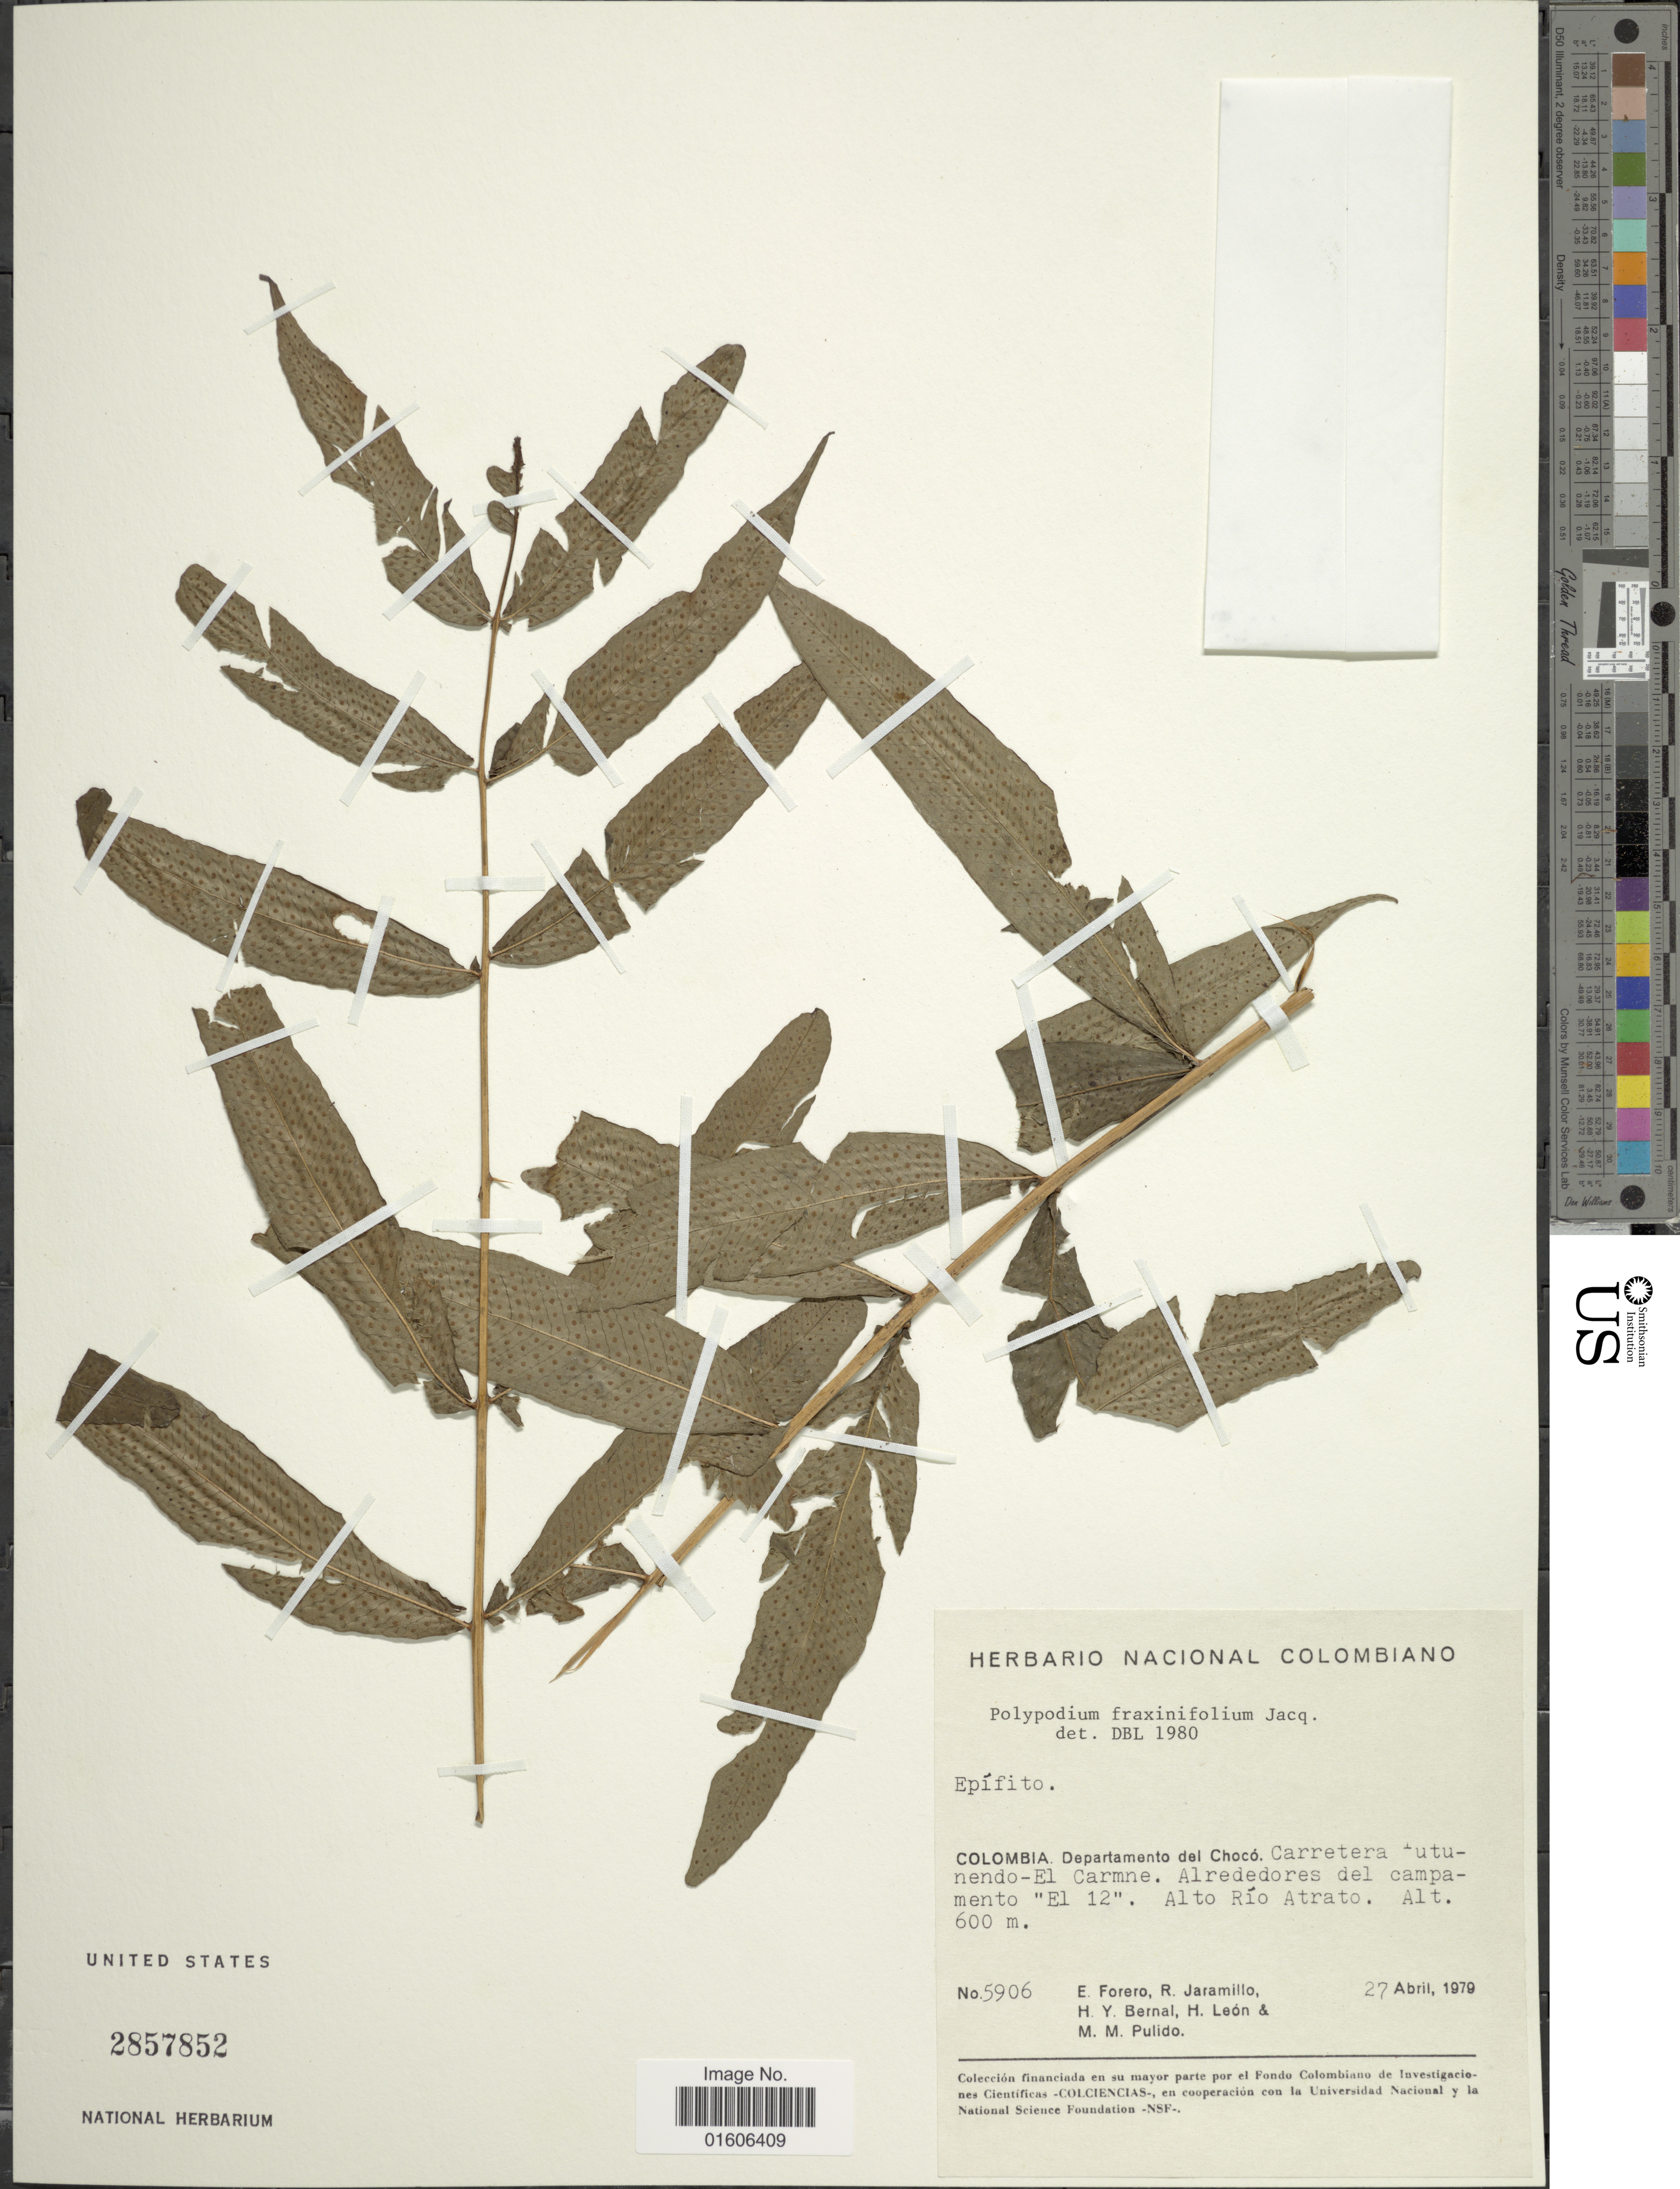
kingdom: Plantae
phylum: Tracheophyta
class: Polypodiopsida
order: Polypodiales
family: Polypodiaceae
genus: Serpocaulon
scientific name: Serpocaulon fraxinifolium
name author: (Jacq.) A.R. Sm.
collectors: E. Forero, R. Jaramillo, H. Y. Bernal, H. León & M. Pulido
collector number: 5906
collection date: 1979-04-27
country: Colombia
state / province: Chocó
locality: Departamento del Chocó. Carretera Tutunendo-El Carmne. Alrededores del campamento "El 12". Alto Río Atrato.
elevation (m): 600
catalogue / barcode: US 2857852